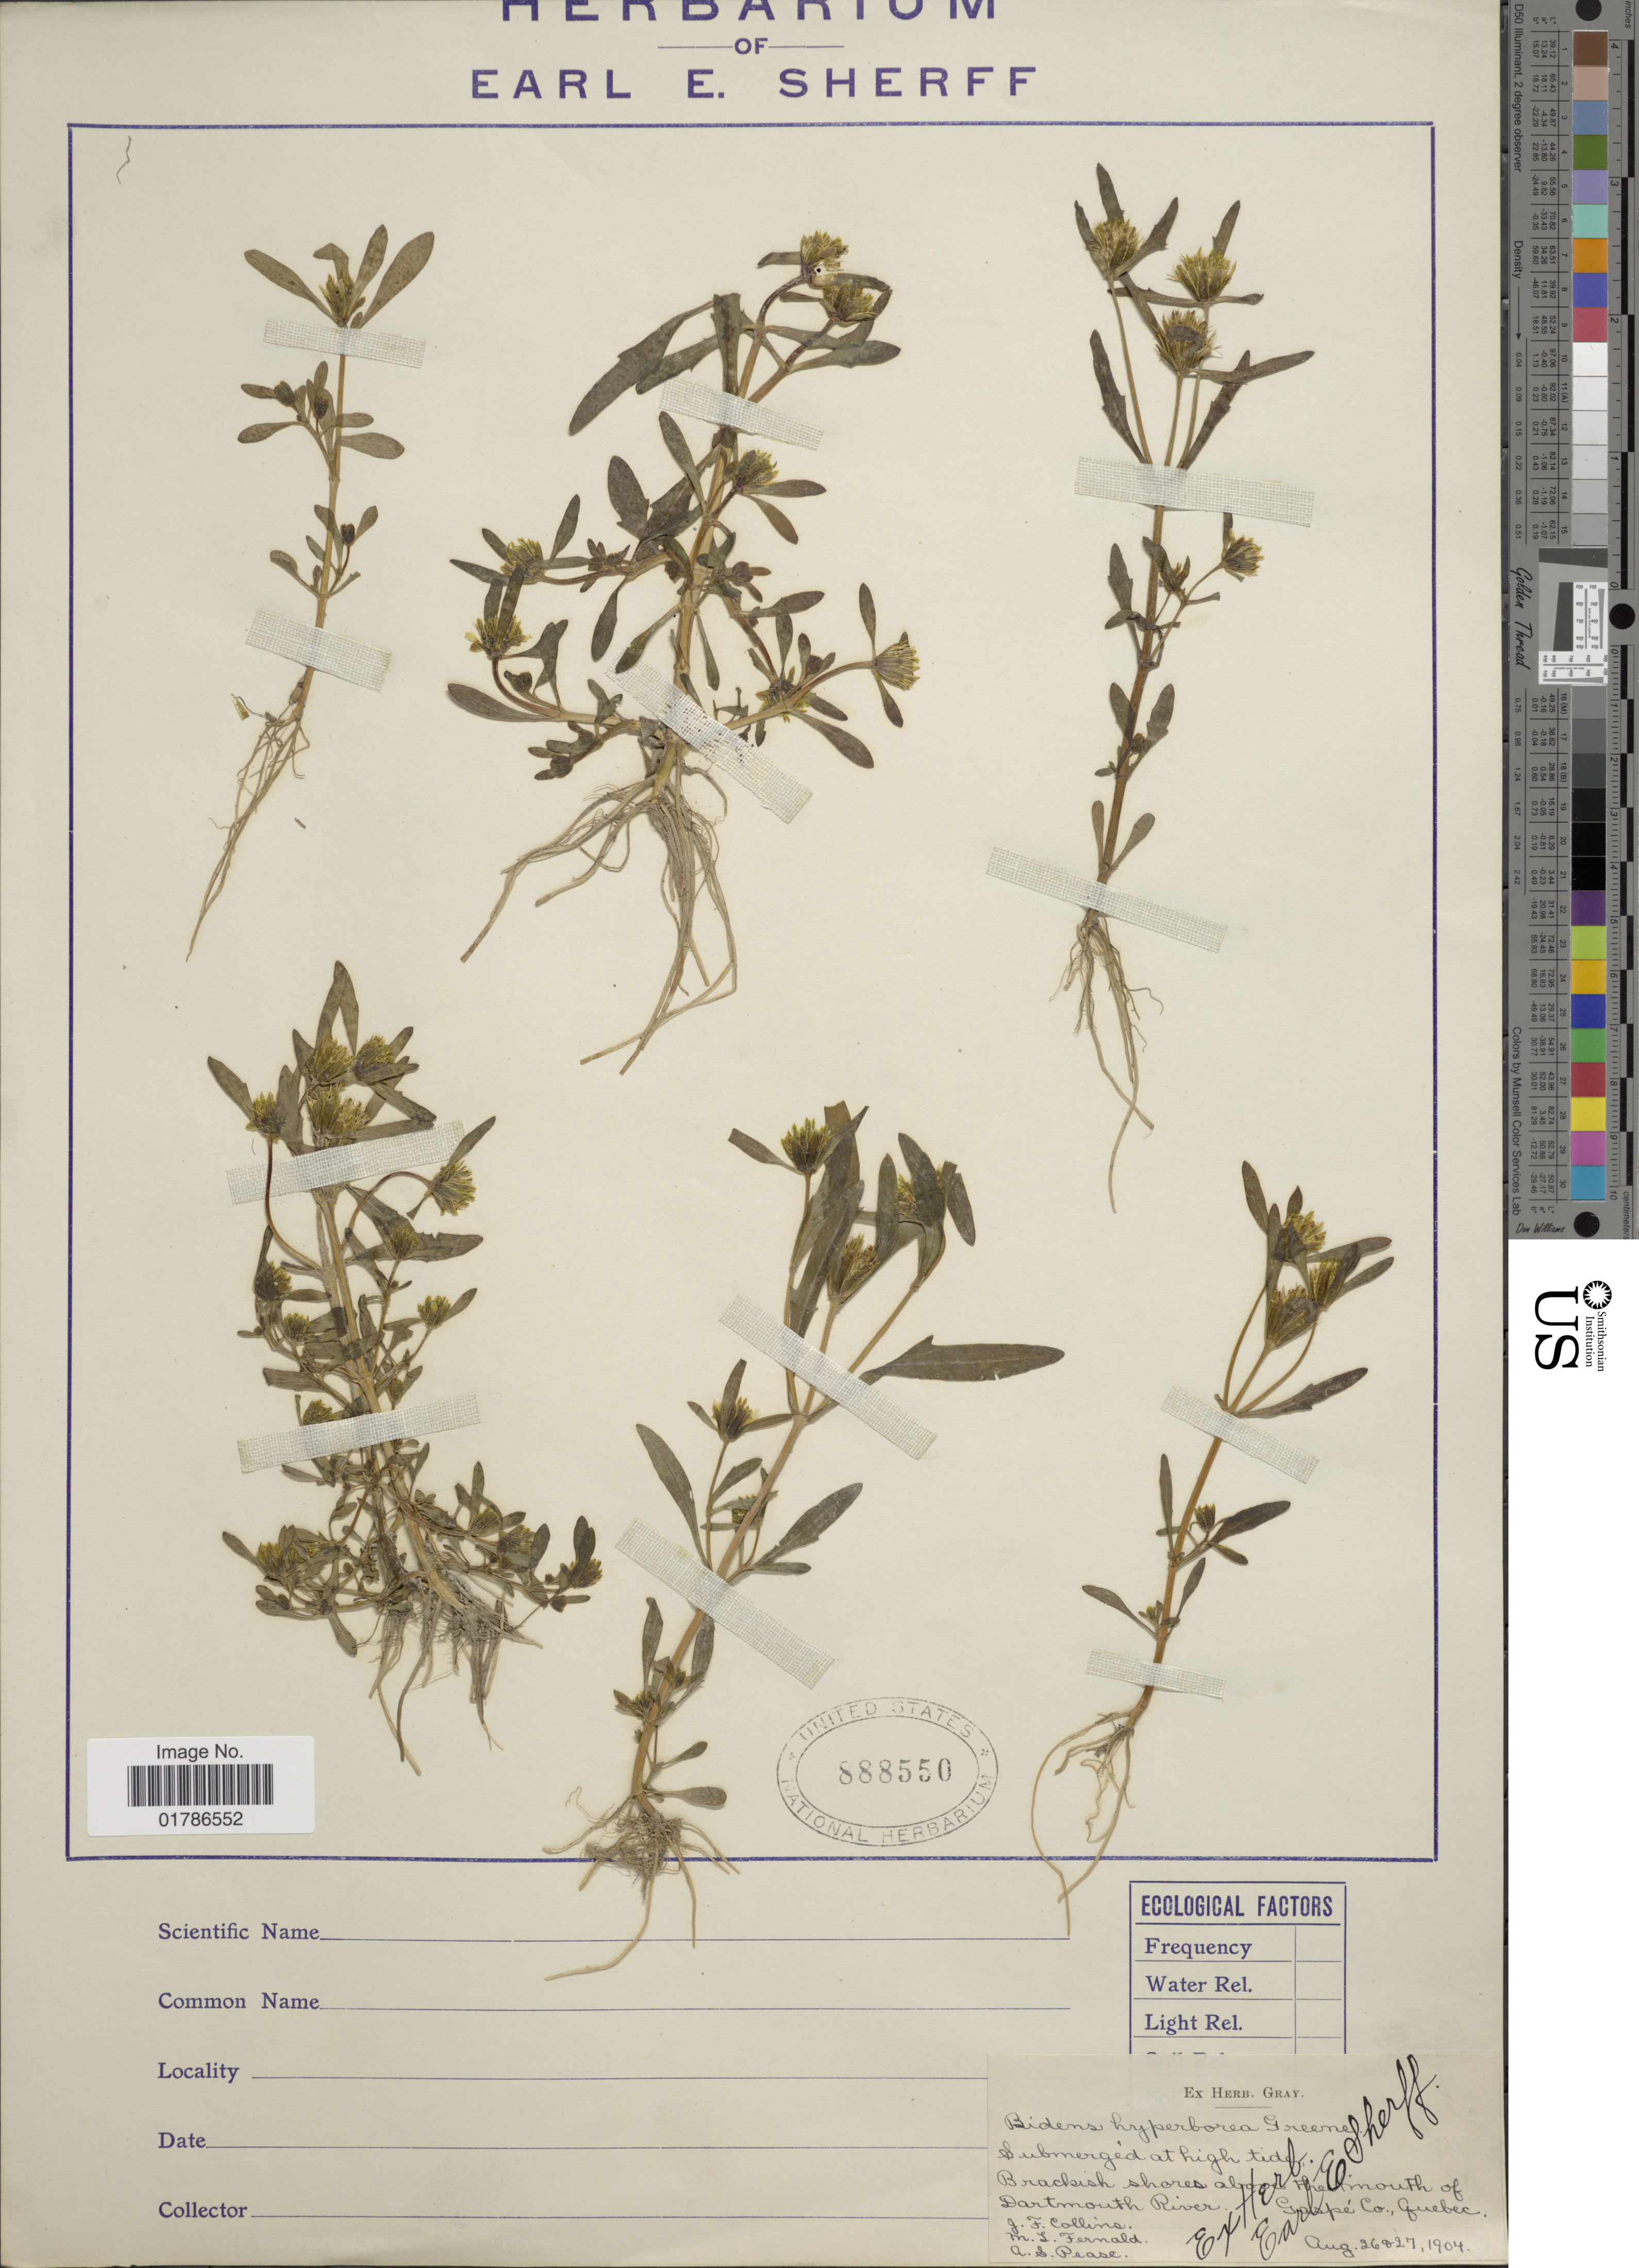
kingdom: Plantae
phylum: Tracheophyta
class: Magnoliopsida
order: Asterales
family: Asteraceae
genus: Bidens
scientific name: Bidens hyperborea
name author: Greene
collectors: J. Collins, M. L. Fernald & A. S. Pease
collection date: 1904-08-26/1904-08-27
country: Canada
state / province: Quebec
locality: Above the mount of Dartmouth River, Gaspe Co.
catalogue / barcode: US 888550